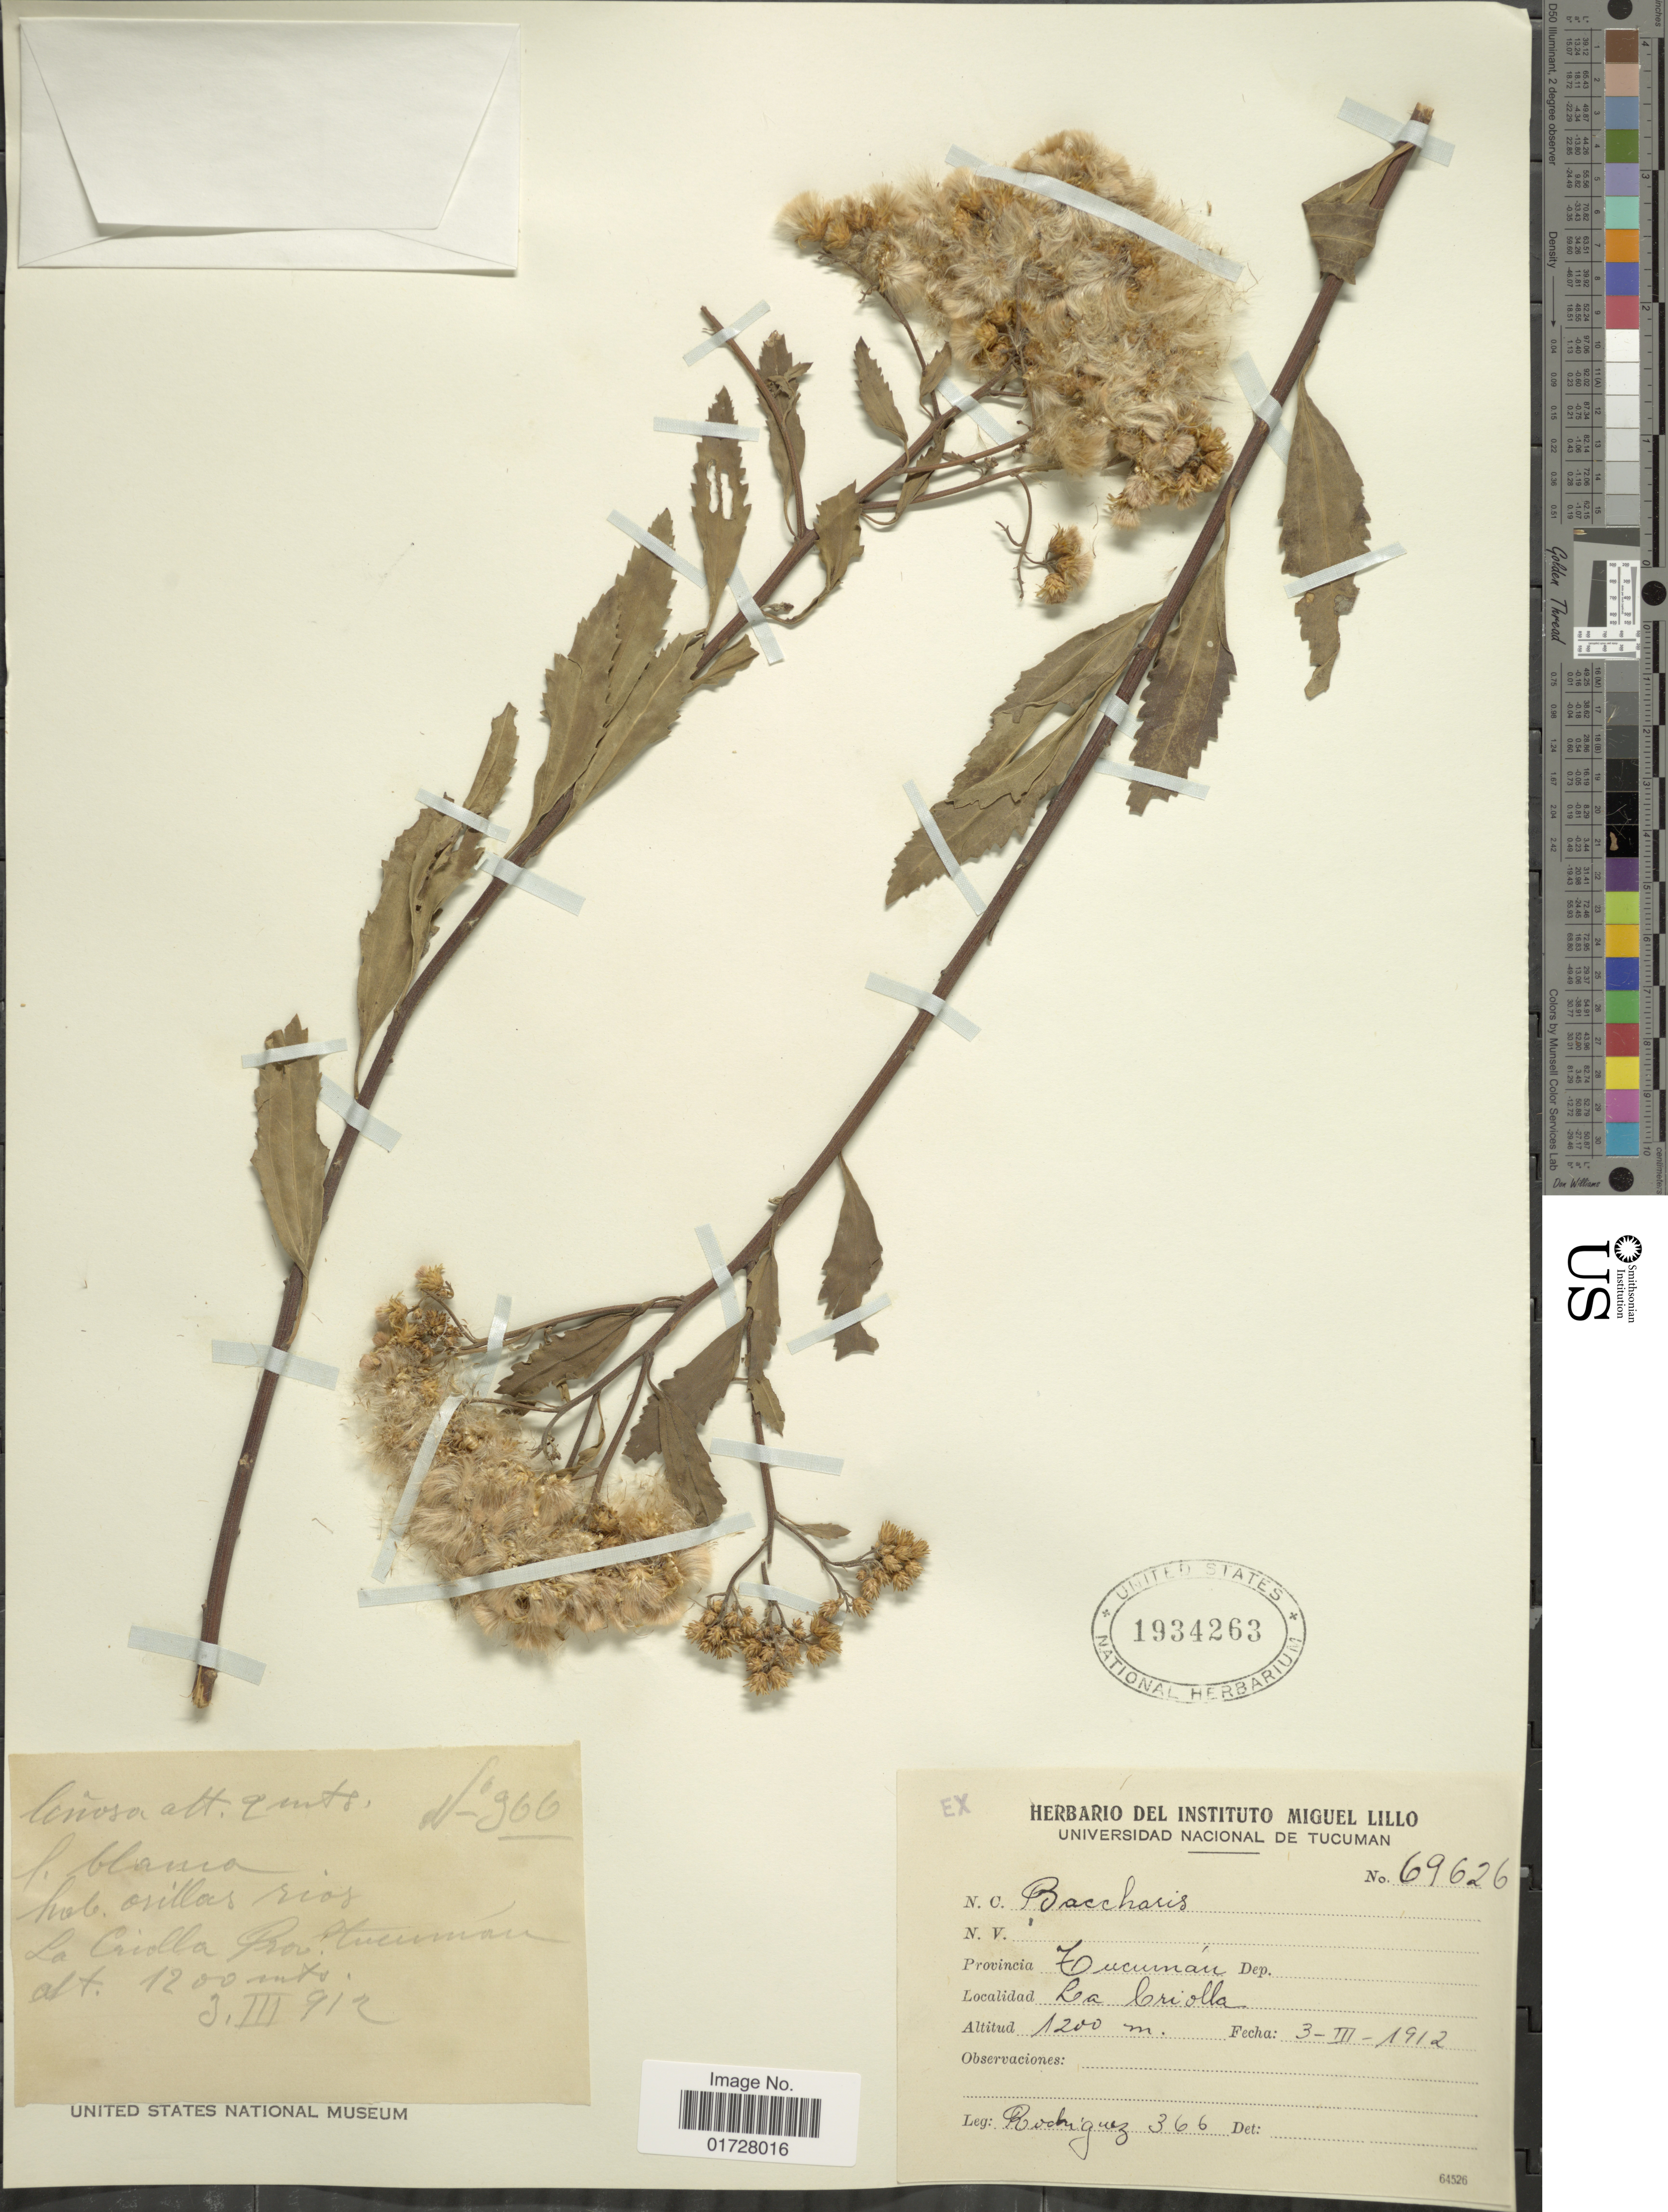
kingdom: Plantae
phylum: Tracheophyta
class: Magnoliopsida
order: Asterales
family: Asteraceae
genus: Baccharis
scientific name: Baccharis sp.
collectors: Rodriguez, --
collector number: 366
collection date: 1912-03-03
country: Argentina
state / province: Tucuman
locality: La Criolla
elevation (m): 1200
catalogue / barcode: US 1934263